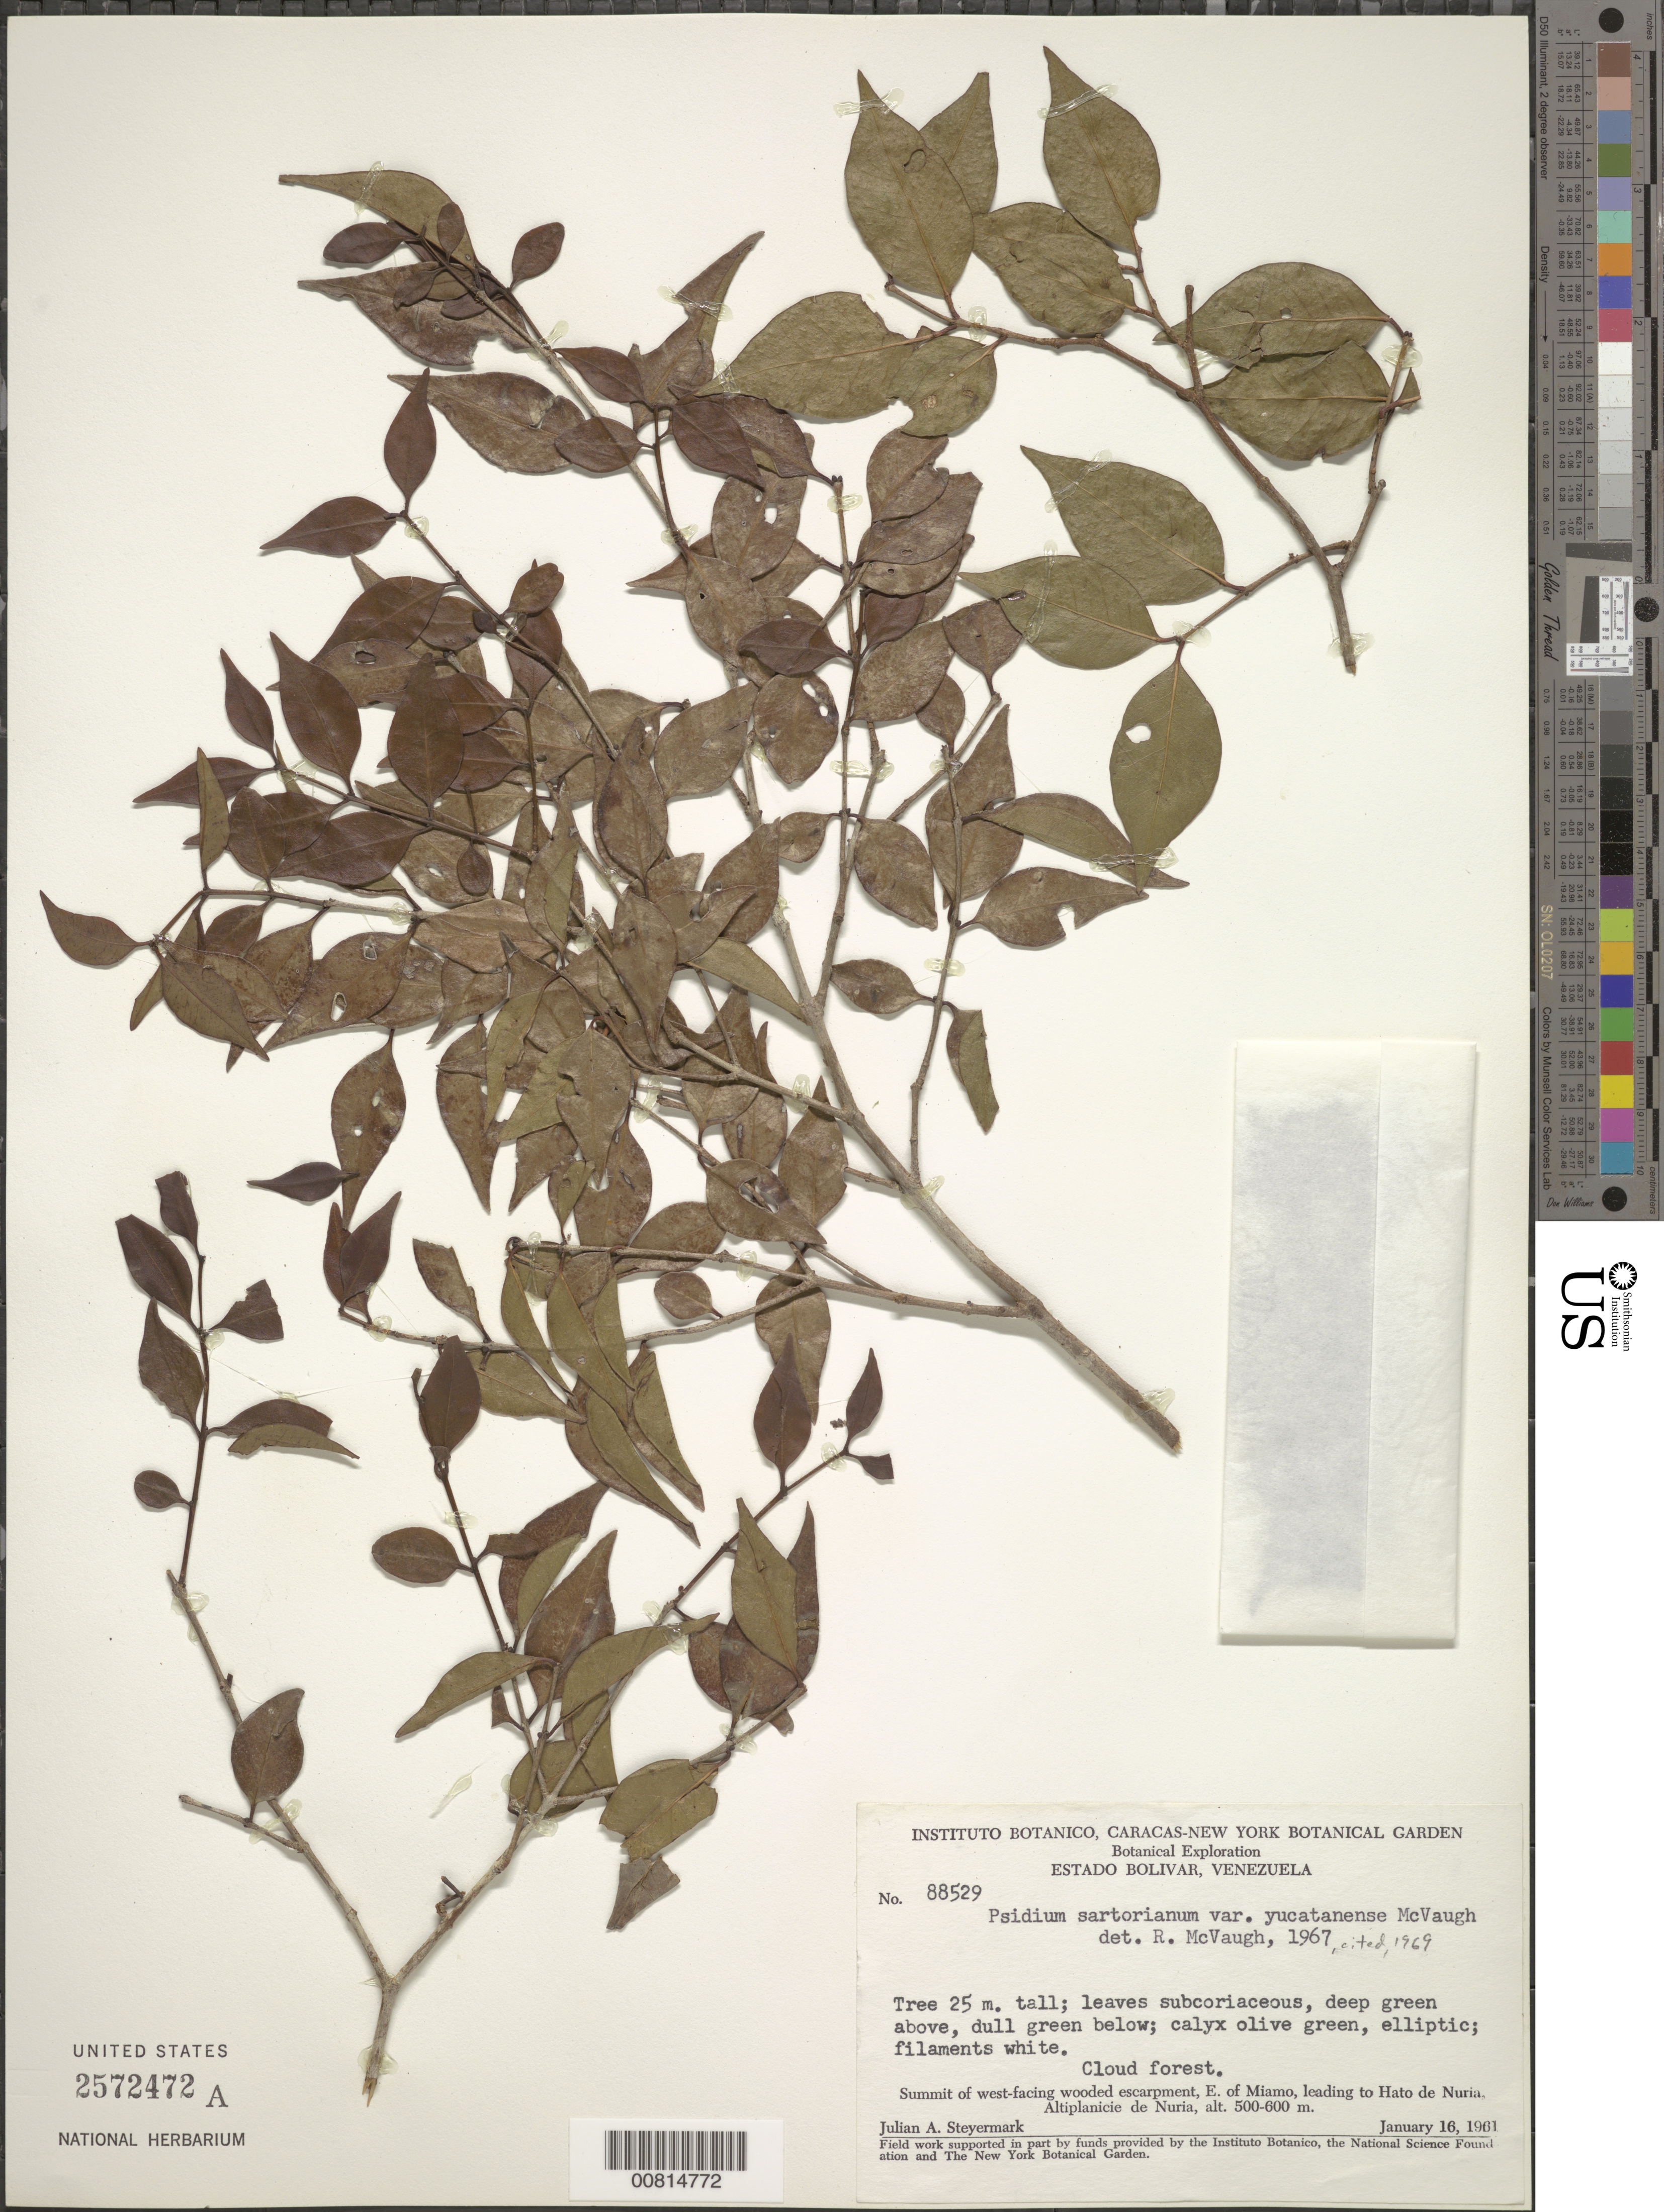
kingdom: Plantae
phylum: Tracheophyta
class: Magnoliopsida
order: Myrtales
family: Myrtaceae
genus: Psidium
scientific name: Psidium sartorianum var. yucatanense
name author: McVaugh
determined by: McVaugh, R.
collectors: J. Steyermark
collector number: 88529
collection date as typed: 16-Jan-61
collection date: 1961-01-16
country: Venezuela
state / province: Bolívar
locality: Miamo, E of, leading to Hato de Nuria, Altiplanicie de Nuria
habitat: Cloud forest, summit of W-facing wooded escarpment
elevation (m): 500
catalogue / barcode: US 2572472A